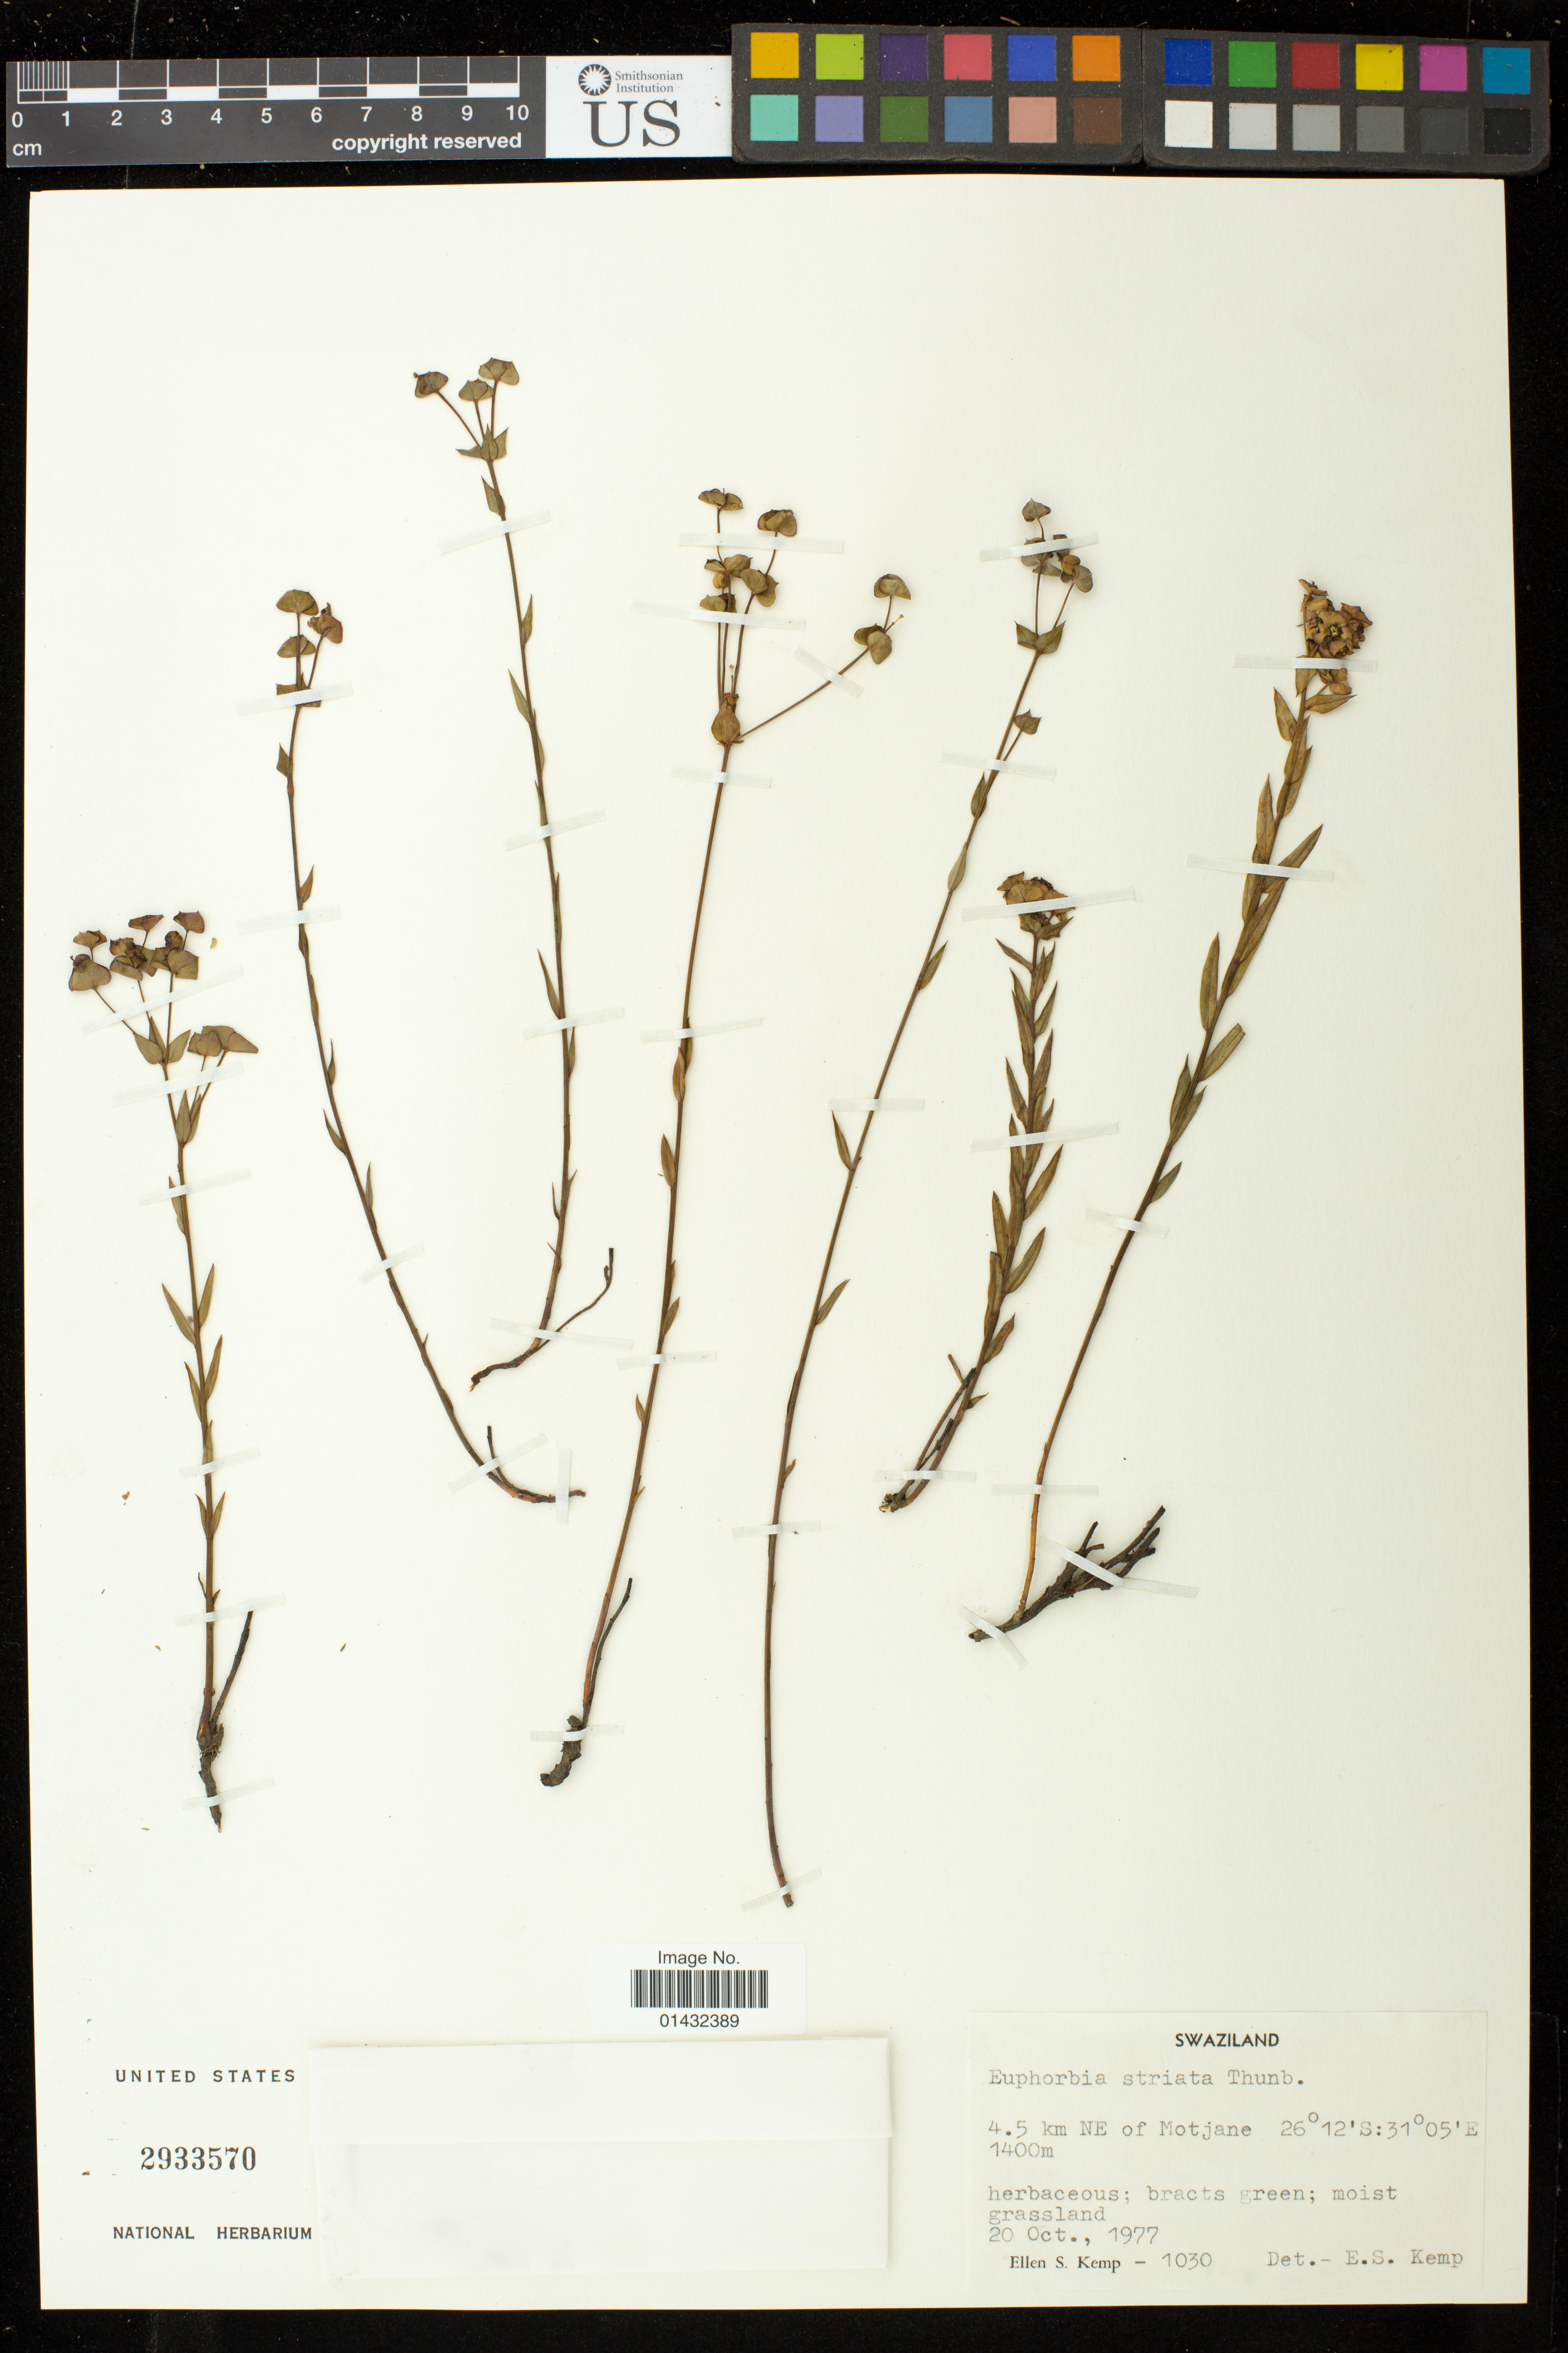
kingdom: Plantae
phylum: Tracheophyta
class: Magnoliopsida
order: Malpighiales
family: Euphorbiaceae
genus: Euphorbia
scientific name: Euphorbia striata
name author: Boiss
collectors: E. S. Kemp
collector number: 1030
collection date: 1977-10-20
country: Eswatini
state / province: Hhohho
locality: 4.5 km NE of Motjane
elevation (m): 1400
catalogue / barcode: US 2933570